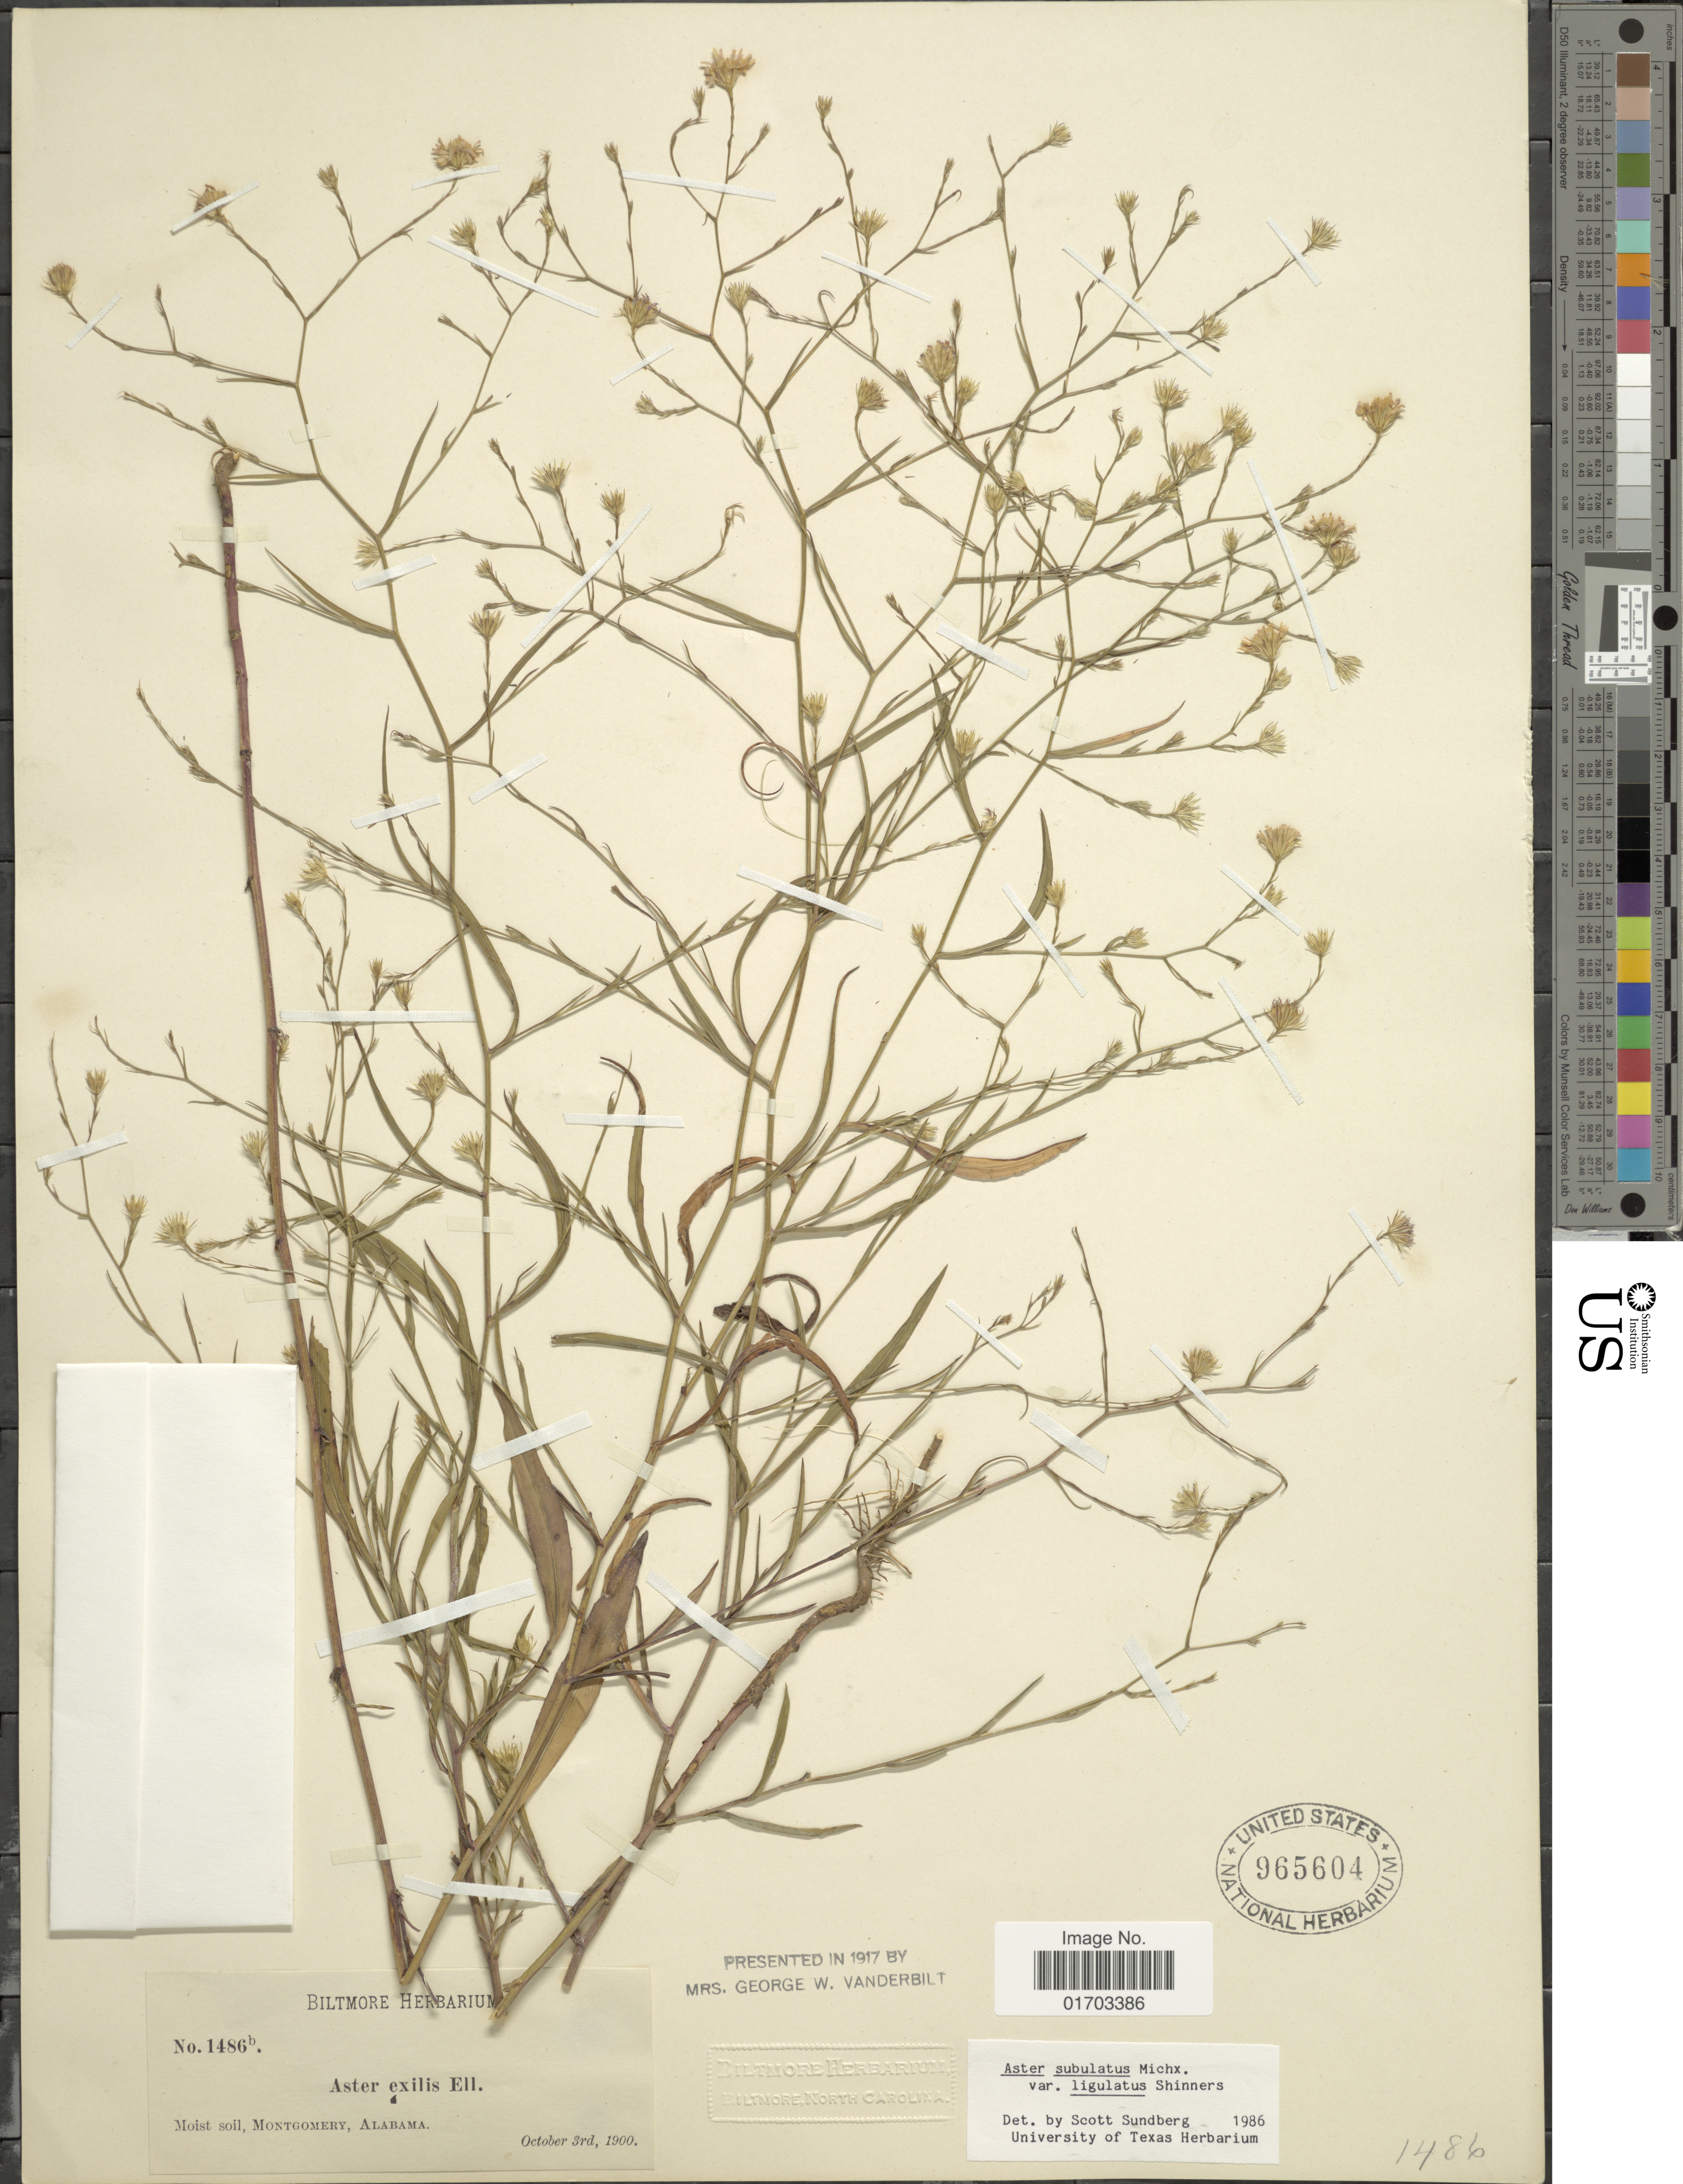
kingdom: Plantae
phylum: Tracheophyta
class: Magnoliopsida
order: Asterales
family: Asteraceae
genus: Symphyotrichum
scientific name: Symphyotrichum subulatum var. ligulatum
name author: (Shinners) S.D. Sundb.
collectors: ex herb. Biltmore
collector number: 1486b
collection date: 1900-10-03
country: United States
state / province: Alabama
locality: Montgomery.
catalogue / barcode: US 965604